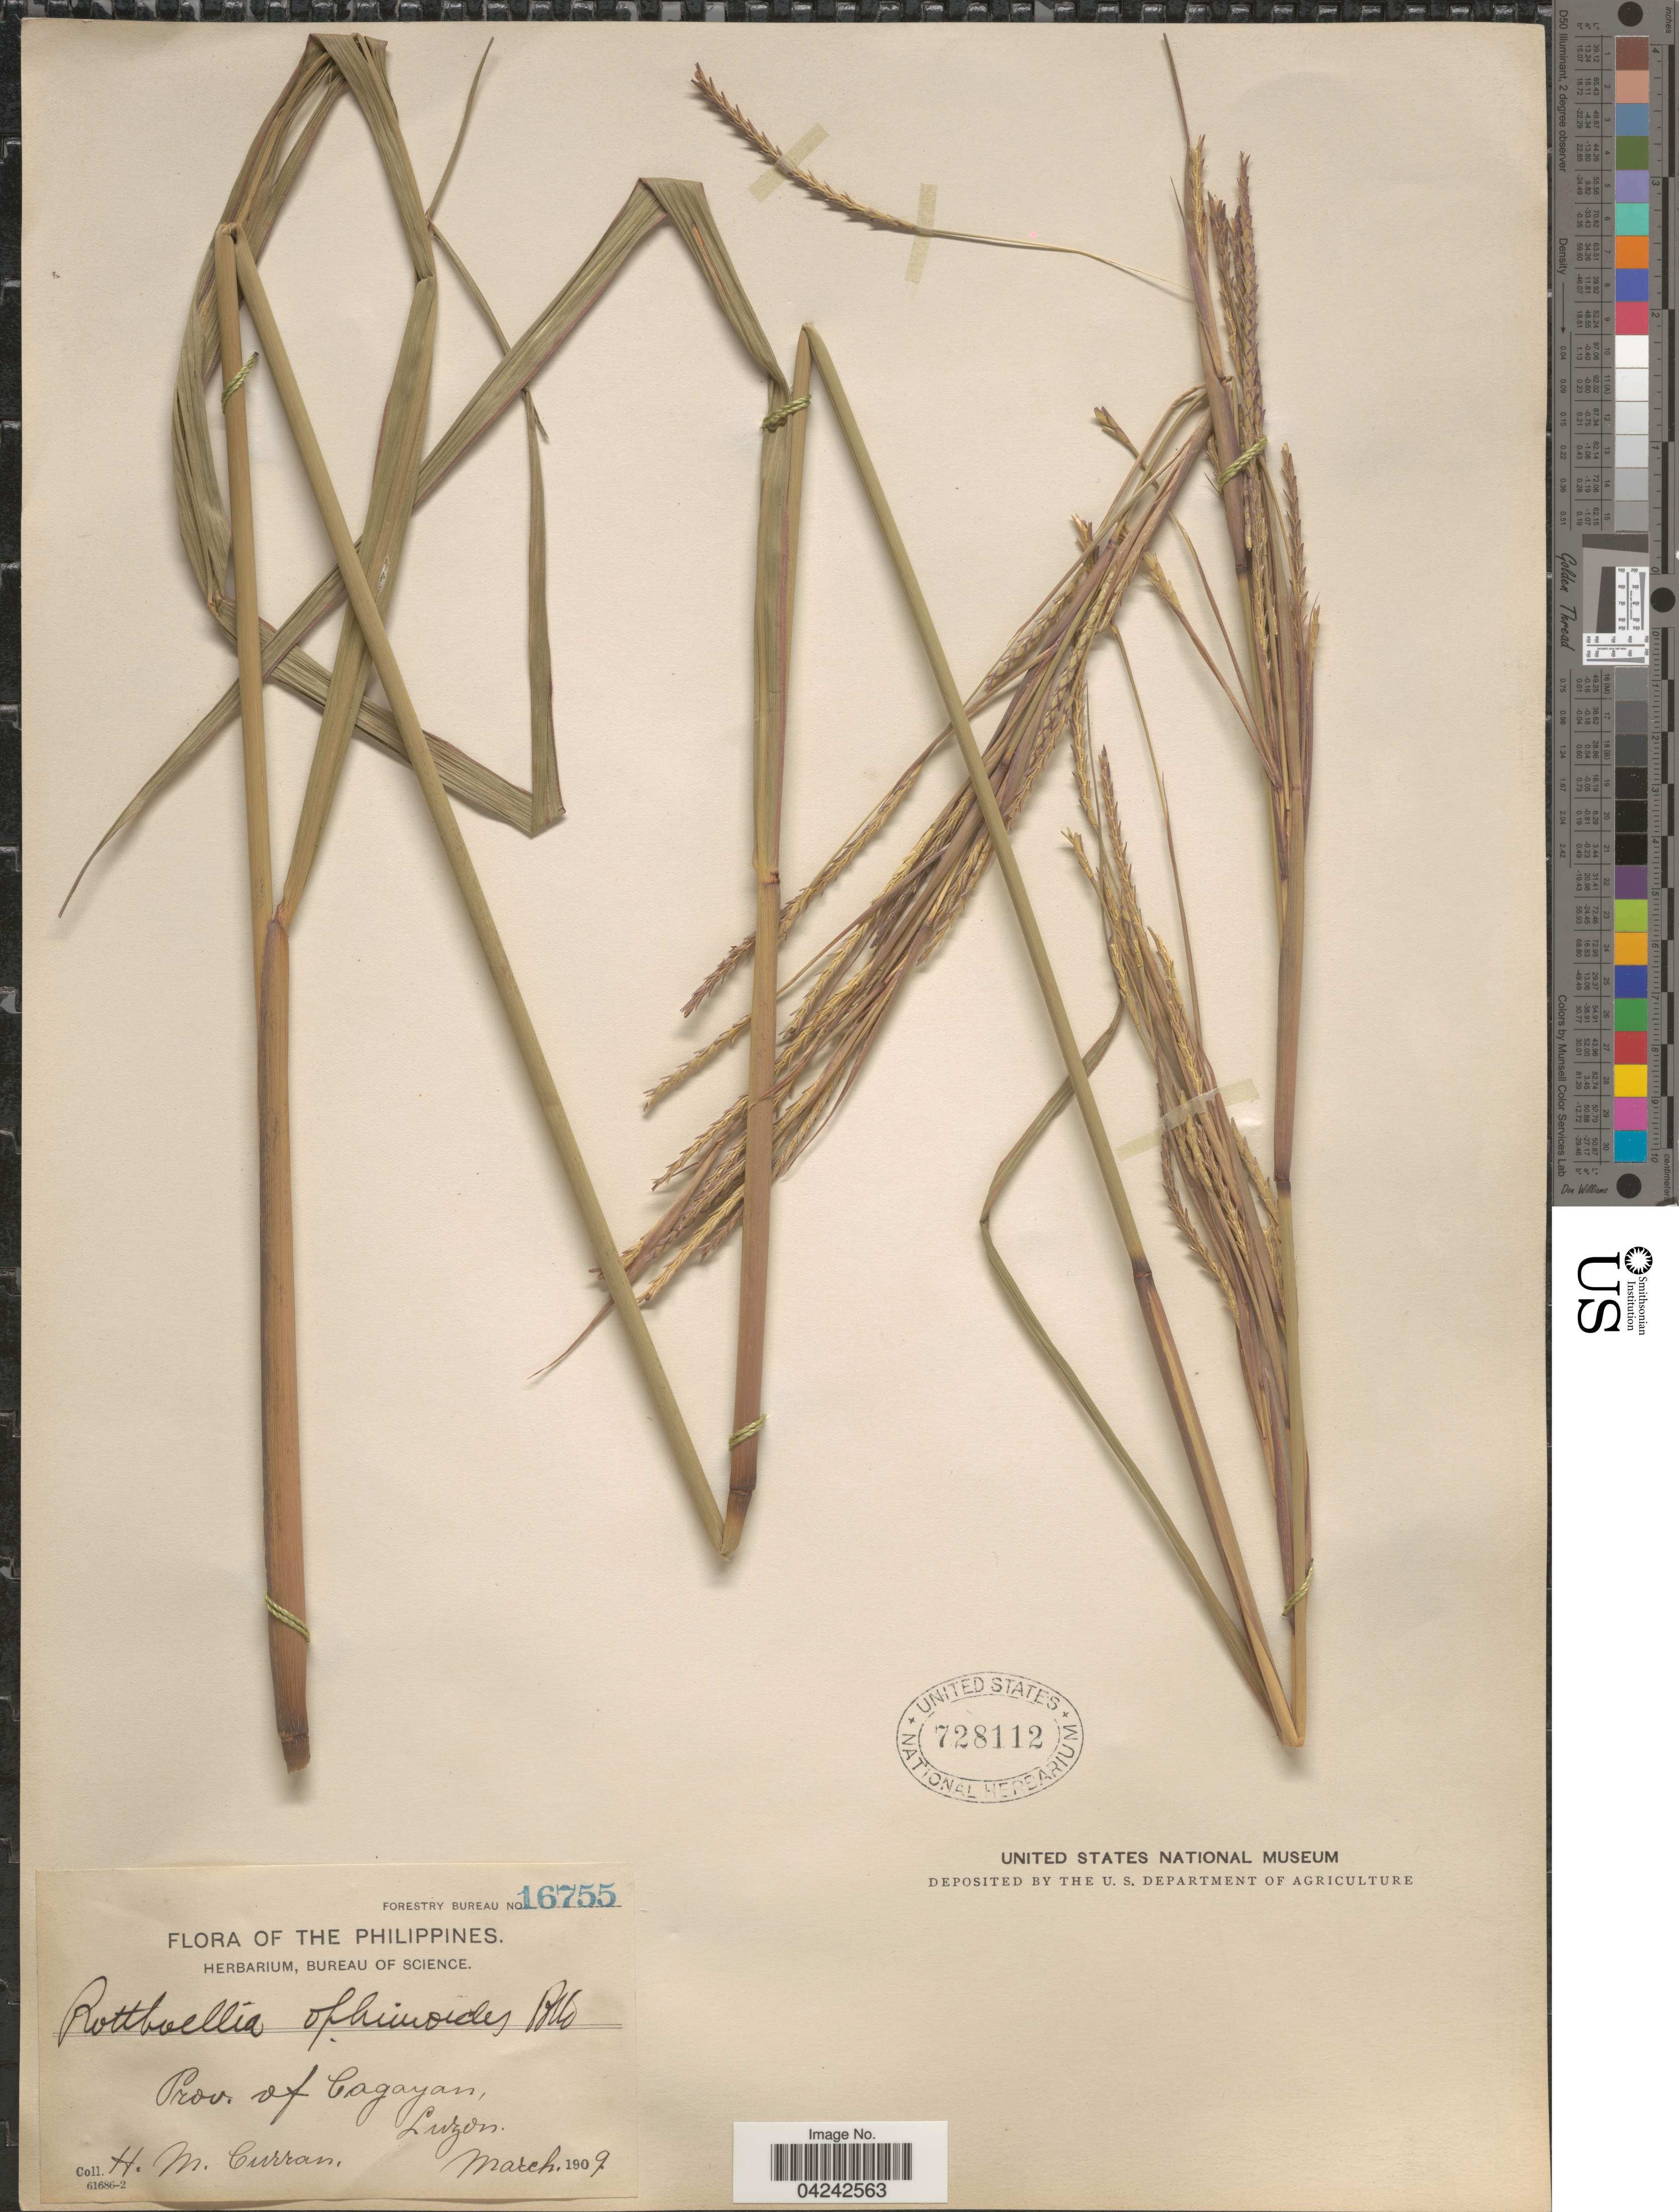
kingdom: Plantae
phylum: Tracheophyta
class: Liliopsida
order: Poales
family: Poaceae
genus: Rottboellia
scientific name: Rottboellia rottboellioides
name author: (R. Br.) Druce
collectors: H. M. Curran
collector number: Forestry Bureau 16755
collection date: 1909-03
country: Philippines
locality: Prov. of Cagayan, Luzon.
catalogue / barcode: US 728112